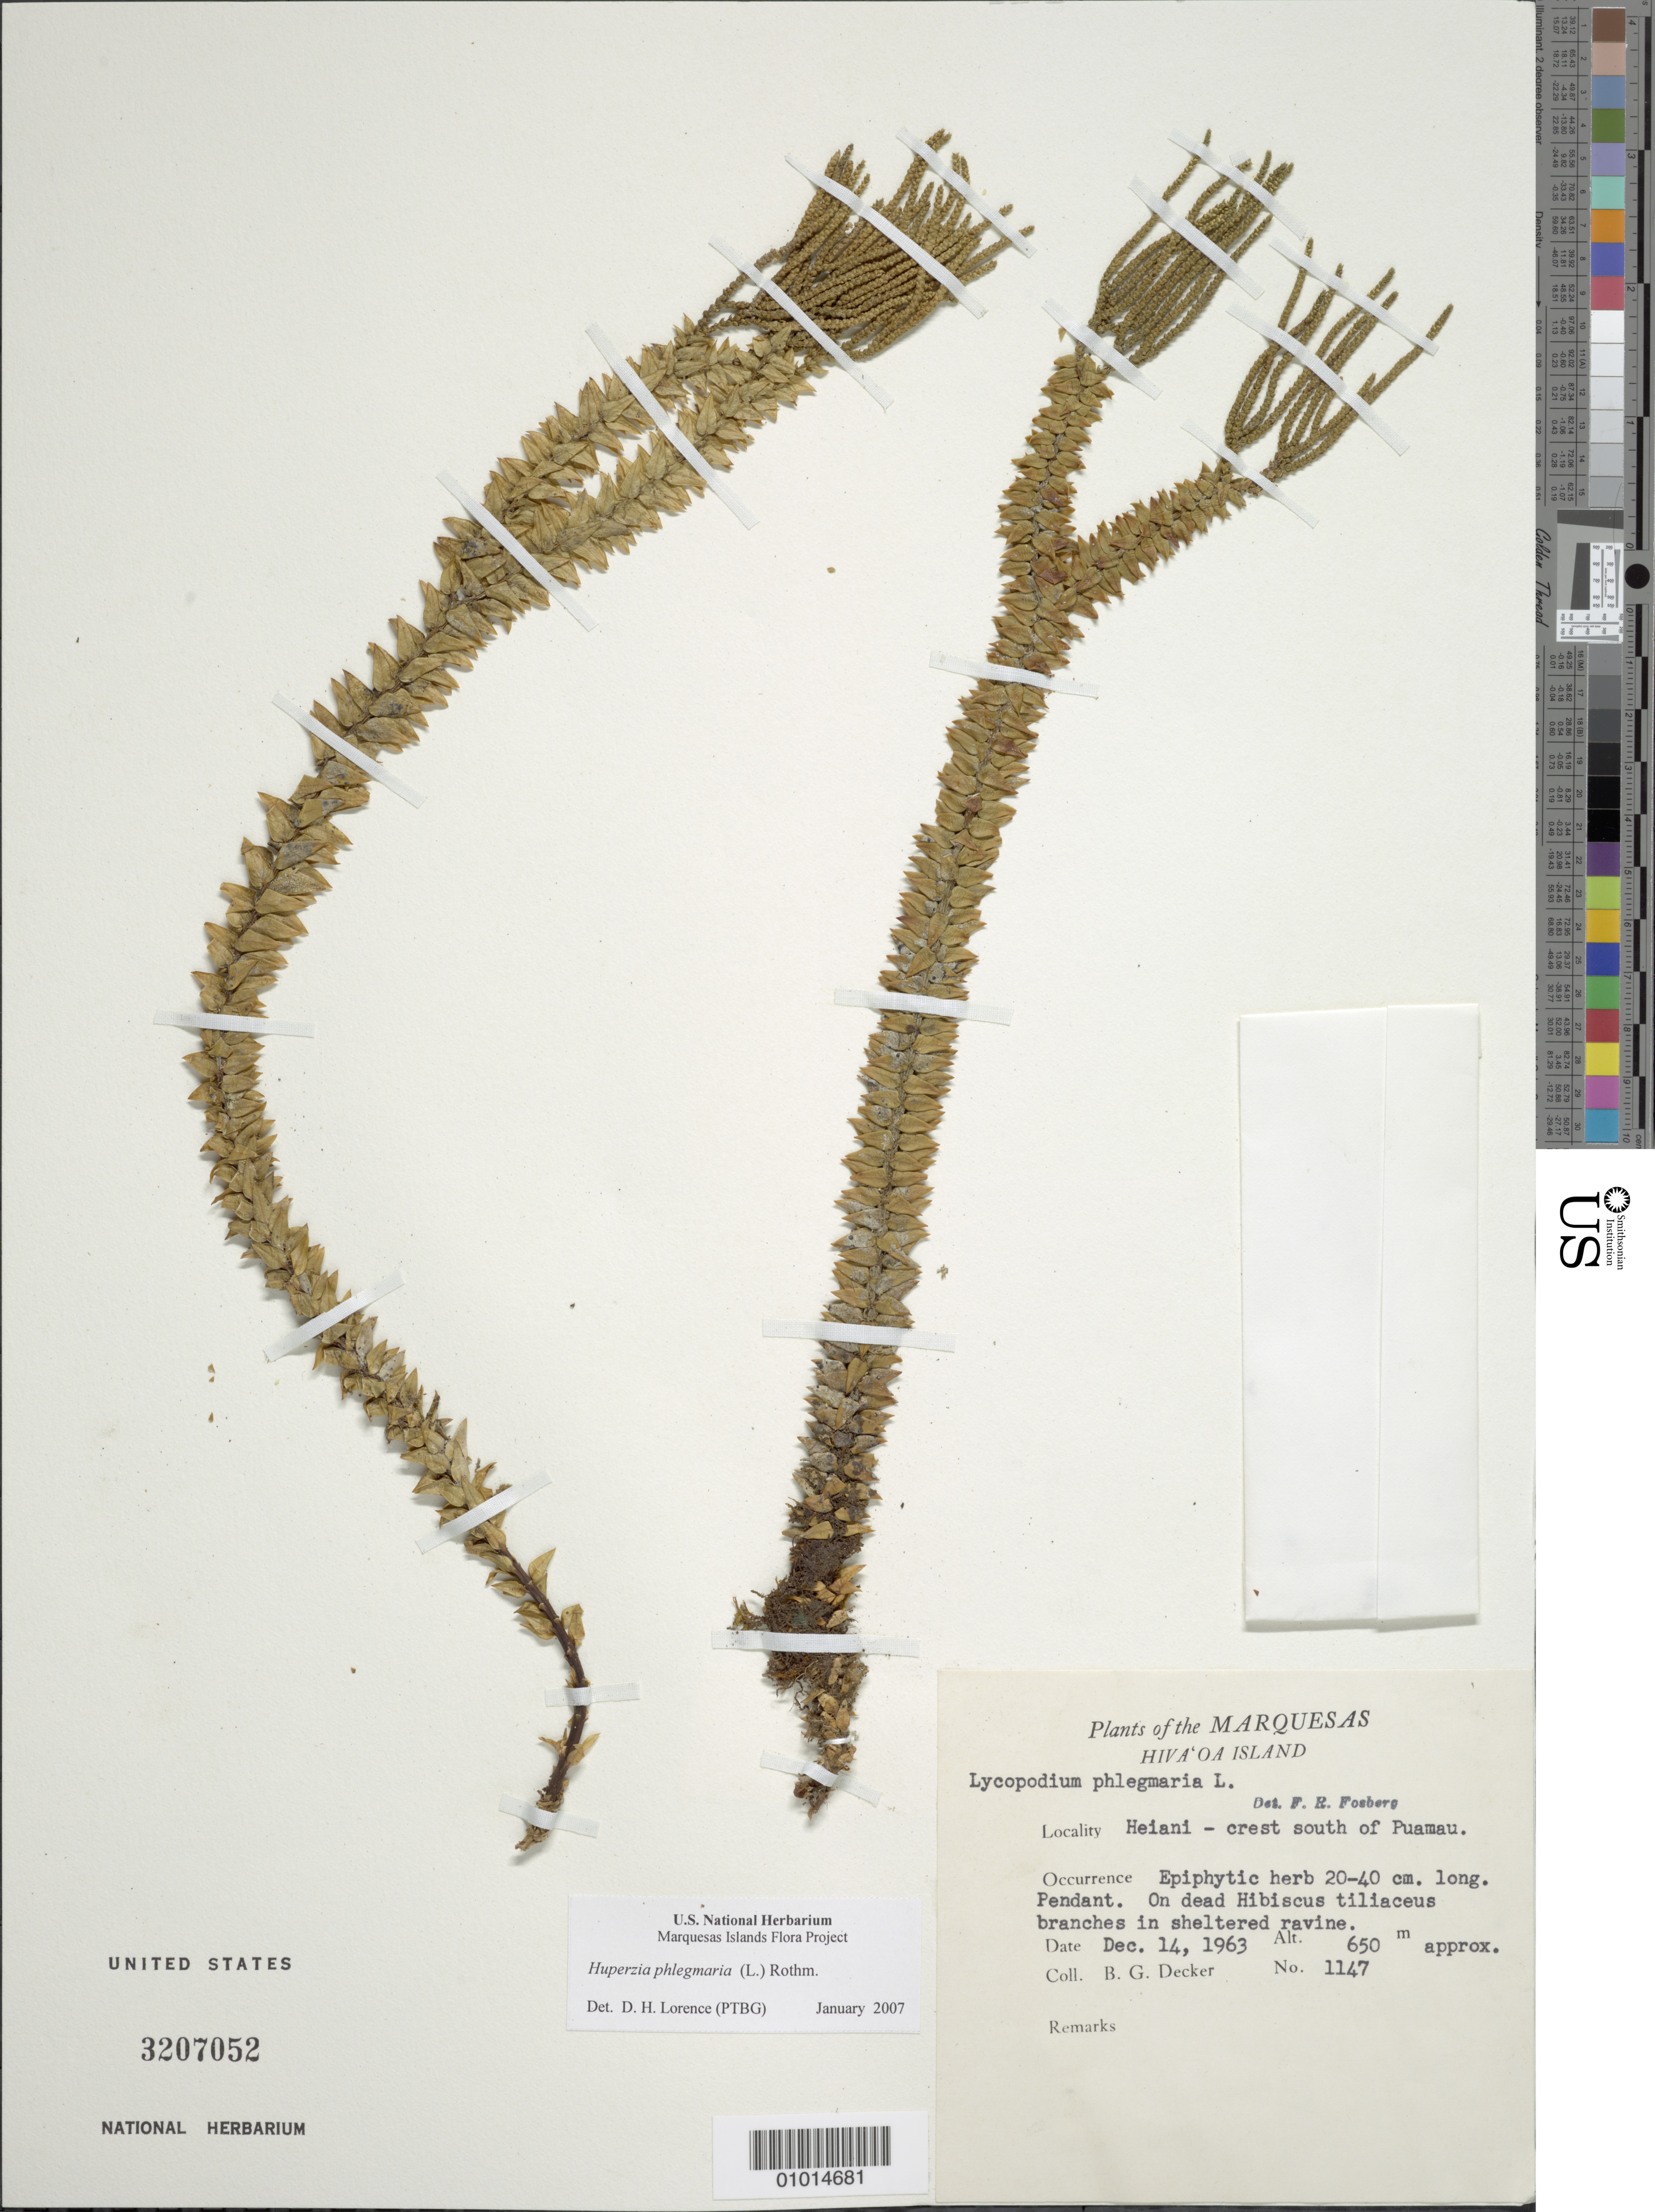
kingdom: Plantae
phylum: Tracheophyta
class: Lycopodiopsida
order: Lycopodiales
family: Lycopodiaceae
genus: Phlegmariurus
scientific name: Phlegmariurus australis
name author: (Willd.) A. R. Field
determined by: Wagner, W. L., (BOT), Smithsonian Institution - National Museum of Natural History (UNITED STATES)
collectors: B. G. Decker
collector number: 1147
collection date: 1963-12-14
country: French Polynesia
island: Hiva Oa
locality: Heiani, crest S of Puamau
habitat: On dead Hibiscus branches in sheltered ravine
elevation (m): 650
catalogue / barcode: US 3207052